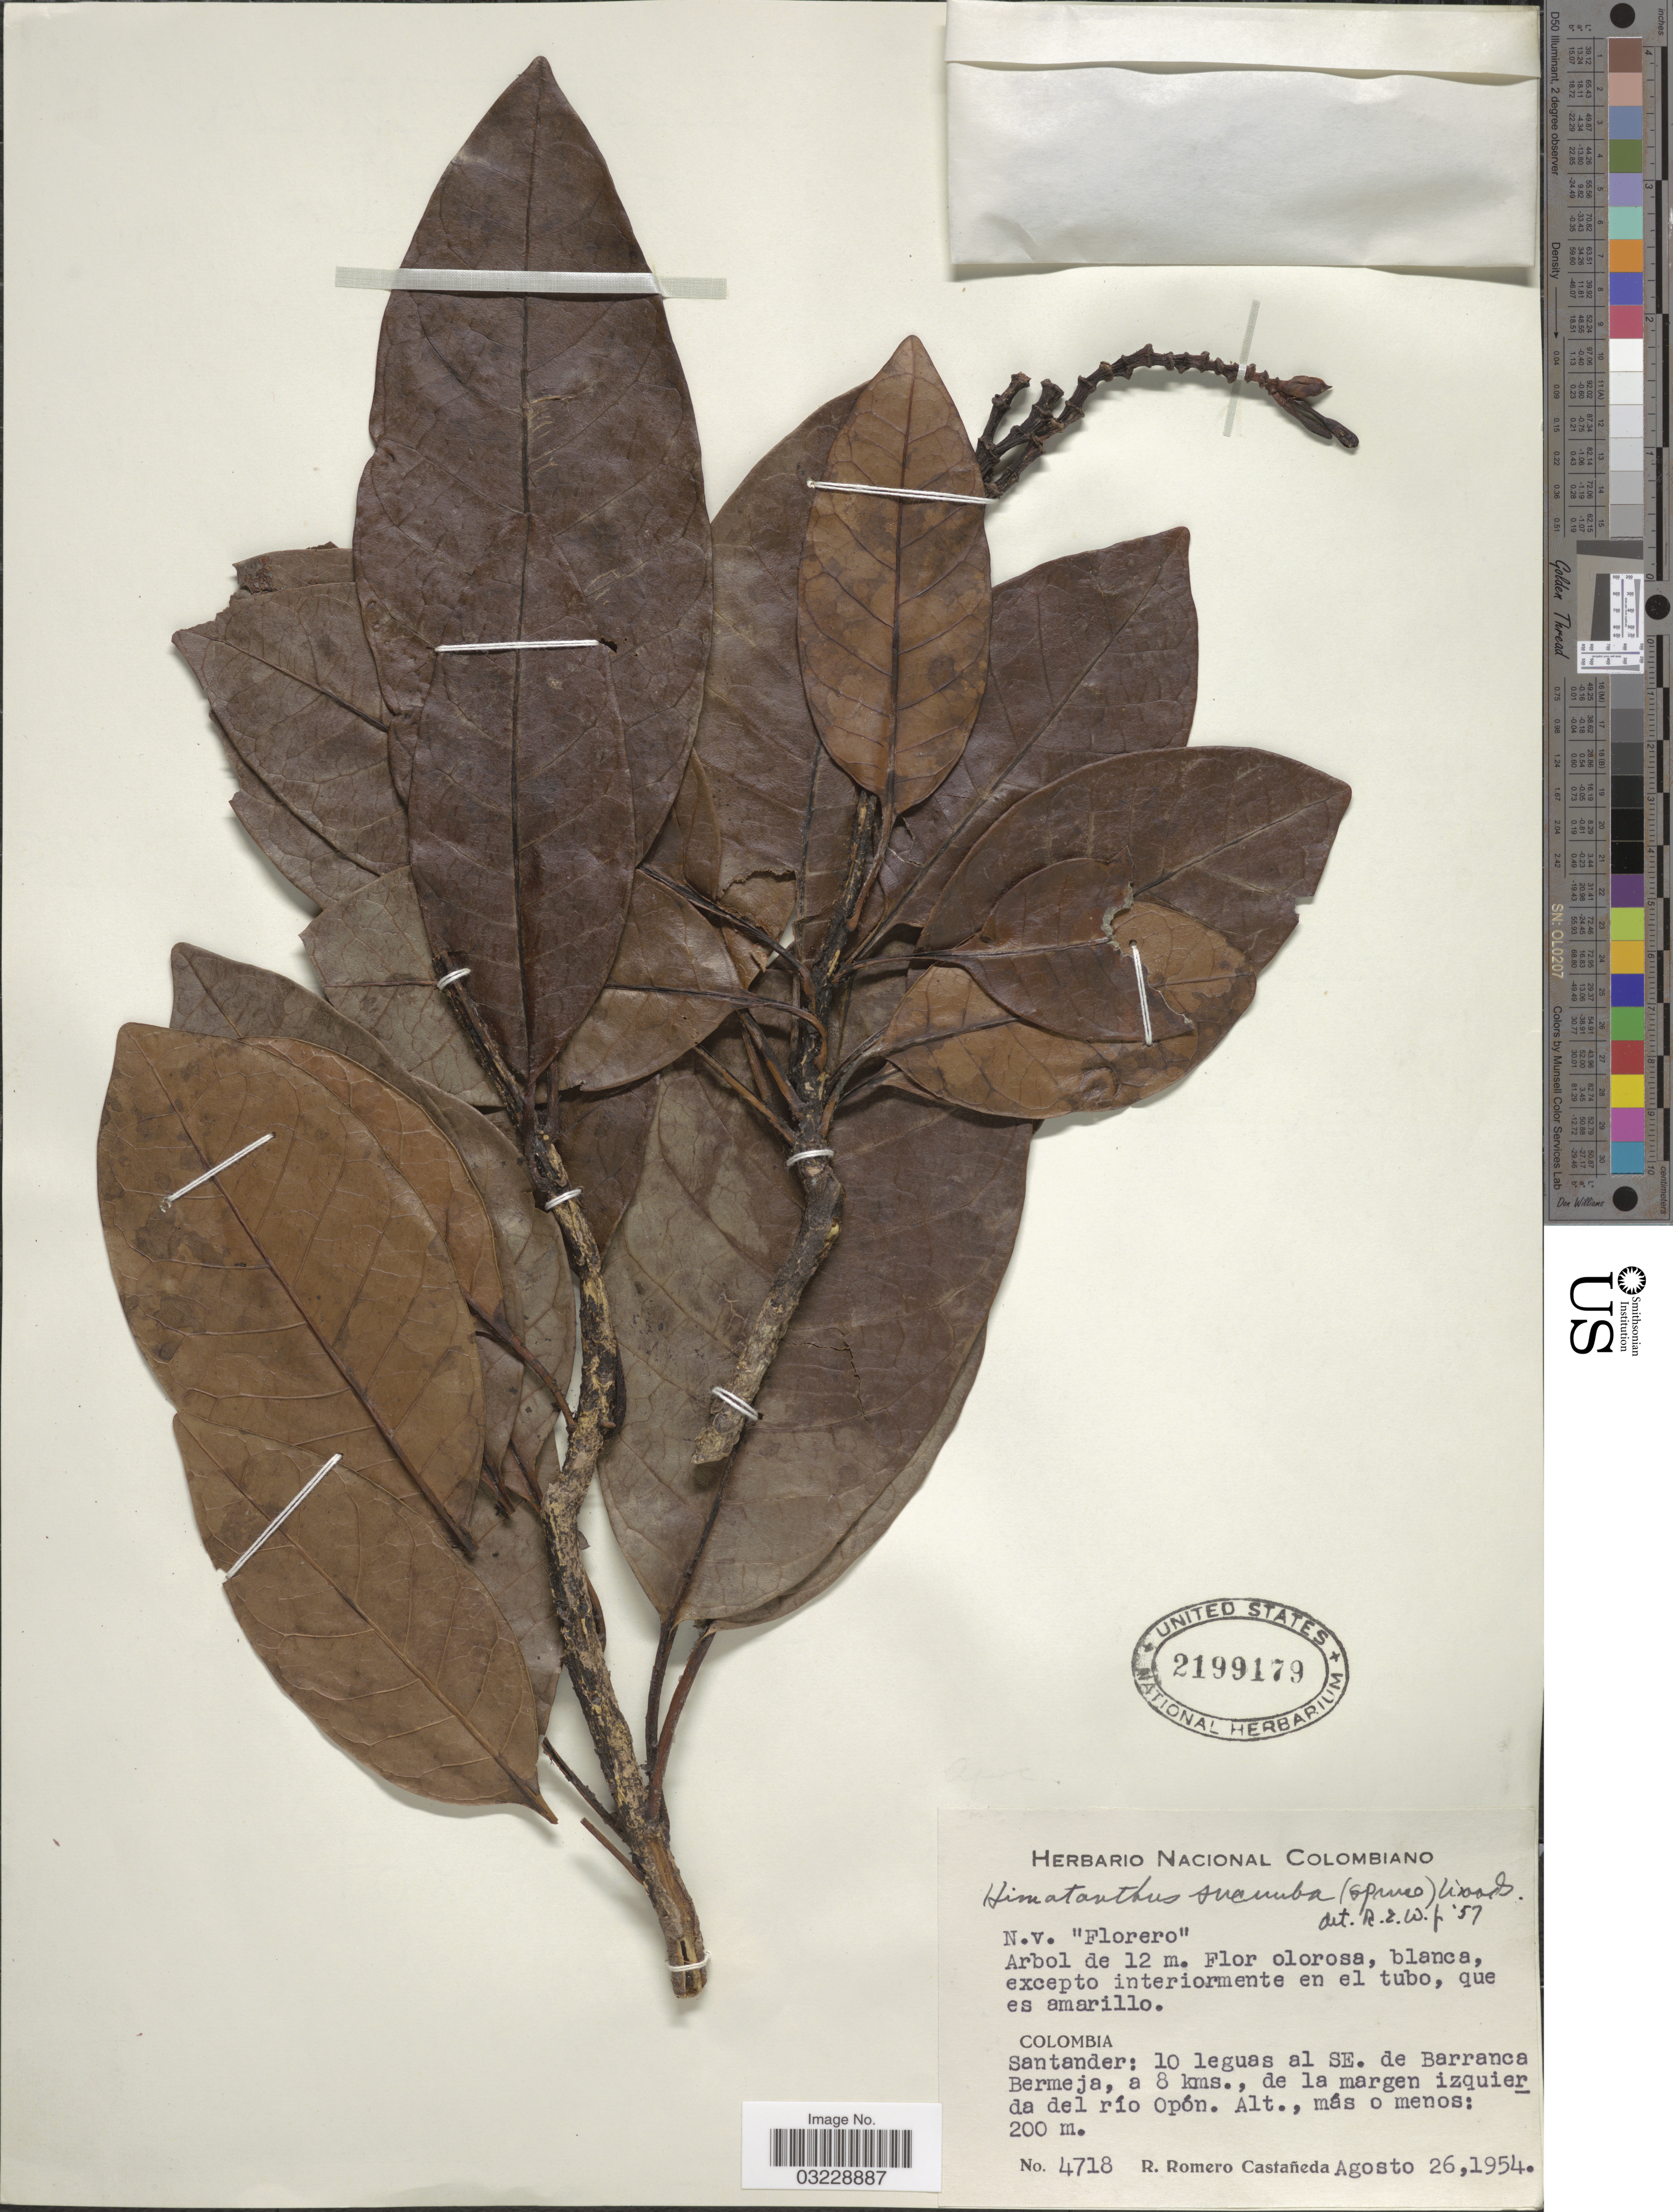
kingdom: Plantae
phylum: Tracheophyta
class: Magnoliopsida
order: Gentianales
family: Apocynaceae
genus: Himatanthus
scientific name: Himatanthus sucuuba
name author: (Spruce) Woodson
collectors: R. Romero Castañeda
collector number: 4718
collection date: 1954-08-26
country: Colombia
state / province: Santander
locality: Santander: 10 leguas al SE. de Barranca Bermeja, a 8 kms., de la margen izquierda del río Opón.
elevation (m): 200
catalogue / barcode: US 2199179